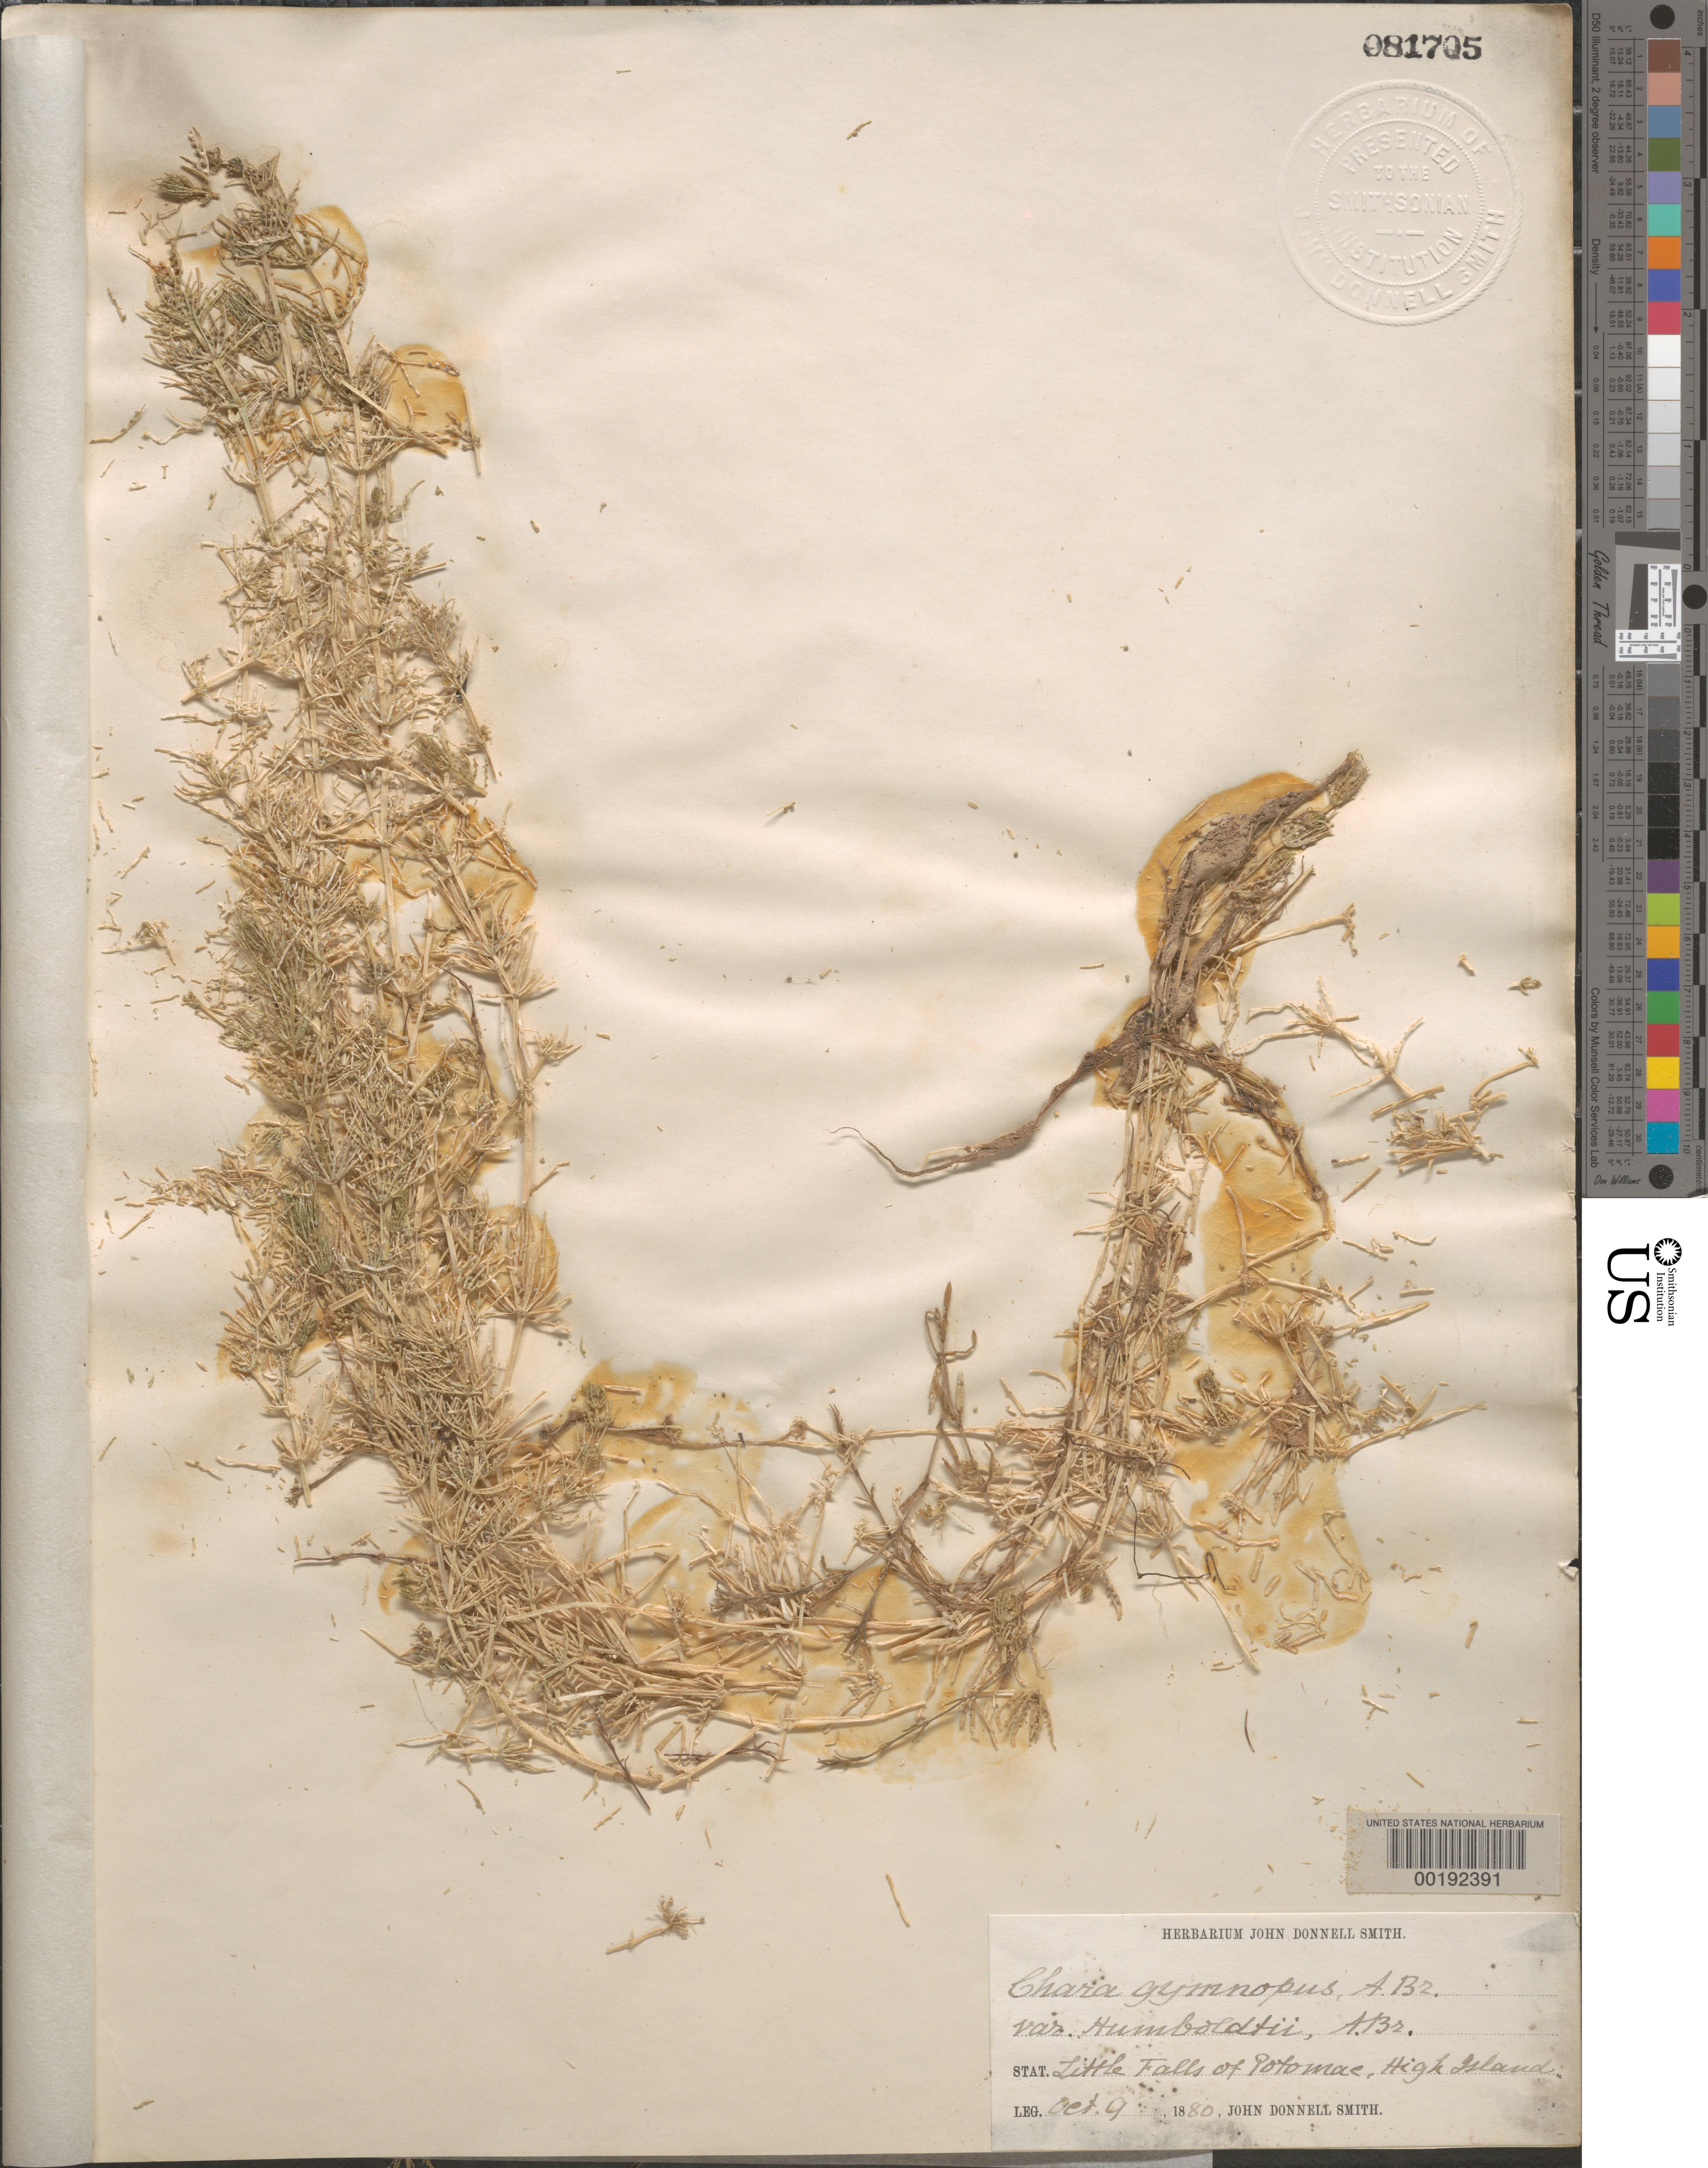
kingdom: Plantae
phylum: Charophyta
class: Charophyceae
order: Charales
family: Characeae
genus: Chara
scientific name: Chara zeylanica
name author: Klein ex Willd.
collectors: J. Donnell Smith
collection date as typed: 09 Oct 1880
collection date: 1880-10-09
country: United States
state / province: Maryland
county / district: Montgomery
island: High Island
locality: Little Falls, Potomac River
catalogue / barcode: US 81705